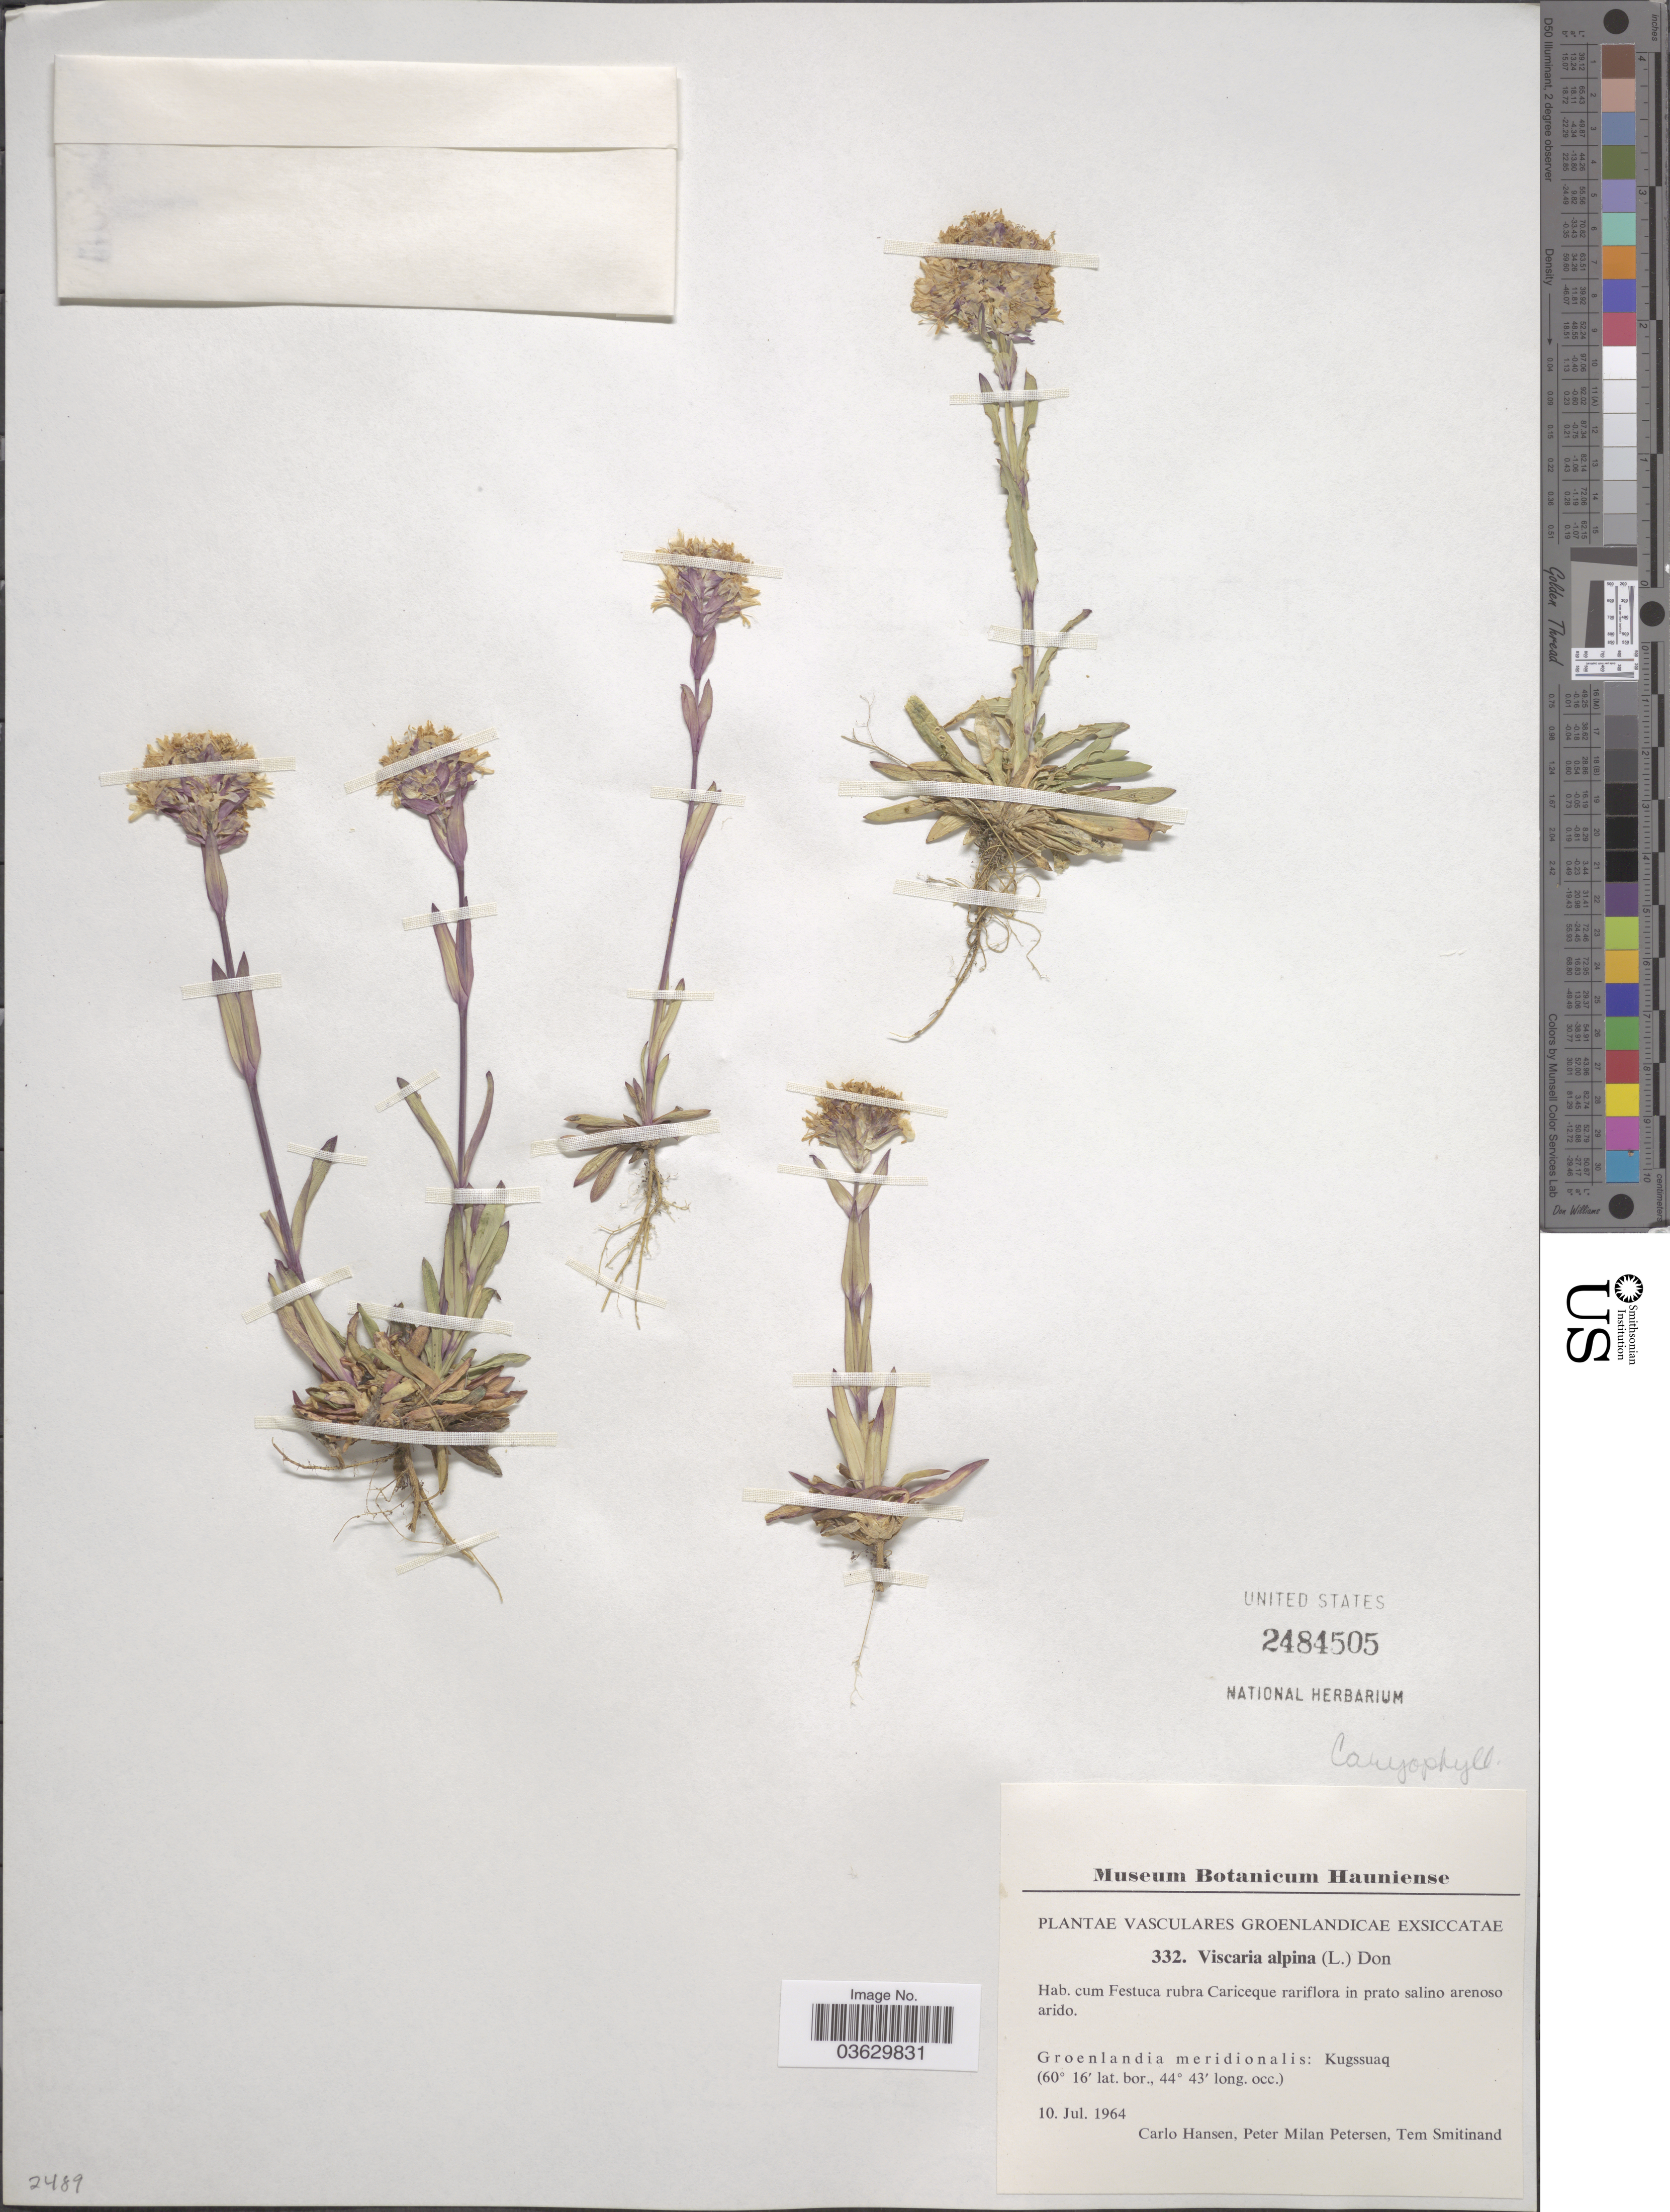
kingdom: Plantae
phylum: Tracheophyta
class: Magnoliopsida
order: Caryophyllales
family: Caryophyllaceae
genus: Viscaria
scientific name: Viscaria alpina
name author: (L.) G. Don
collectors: C. Hansen, P. Petersen & T. Smitinand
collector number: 332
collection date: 1964-07-10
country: Greenland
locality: Groenlandia meridionalis: Kugssuaq.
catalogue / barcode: US 2484505